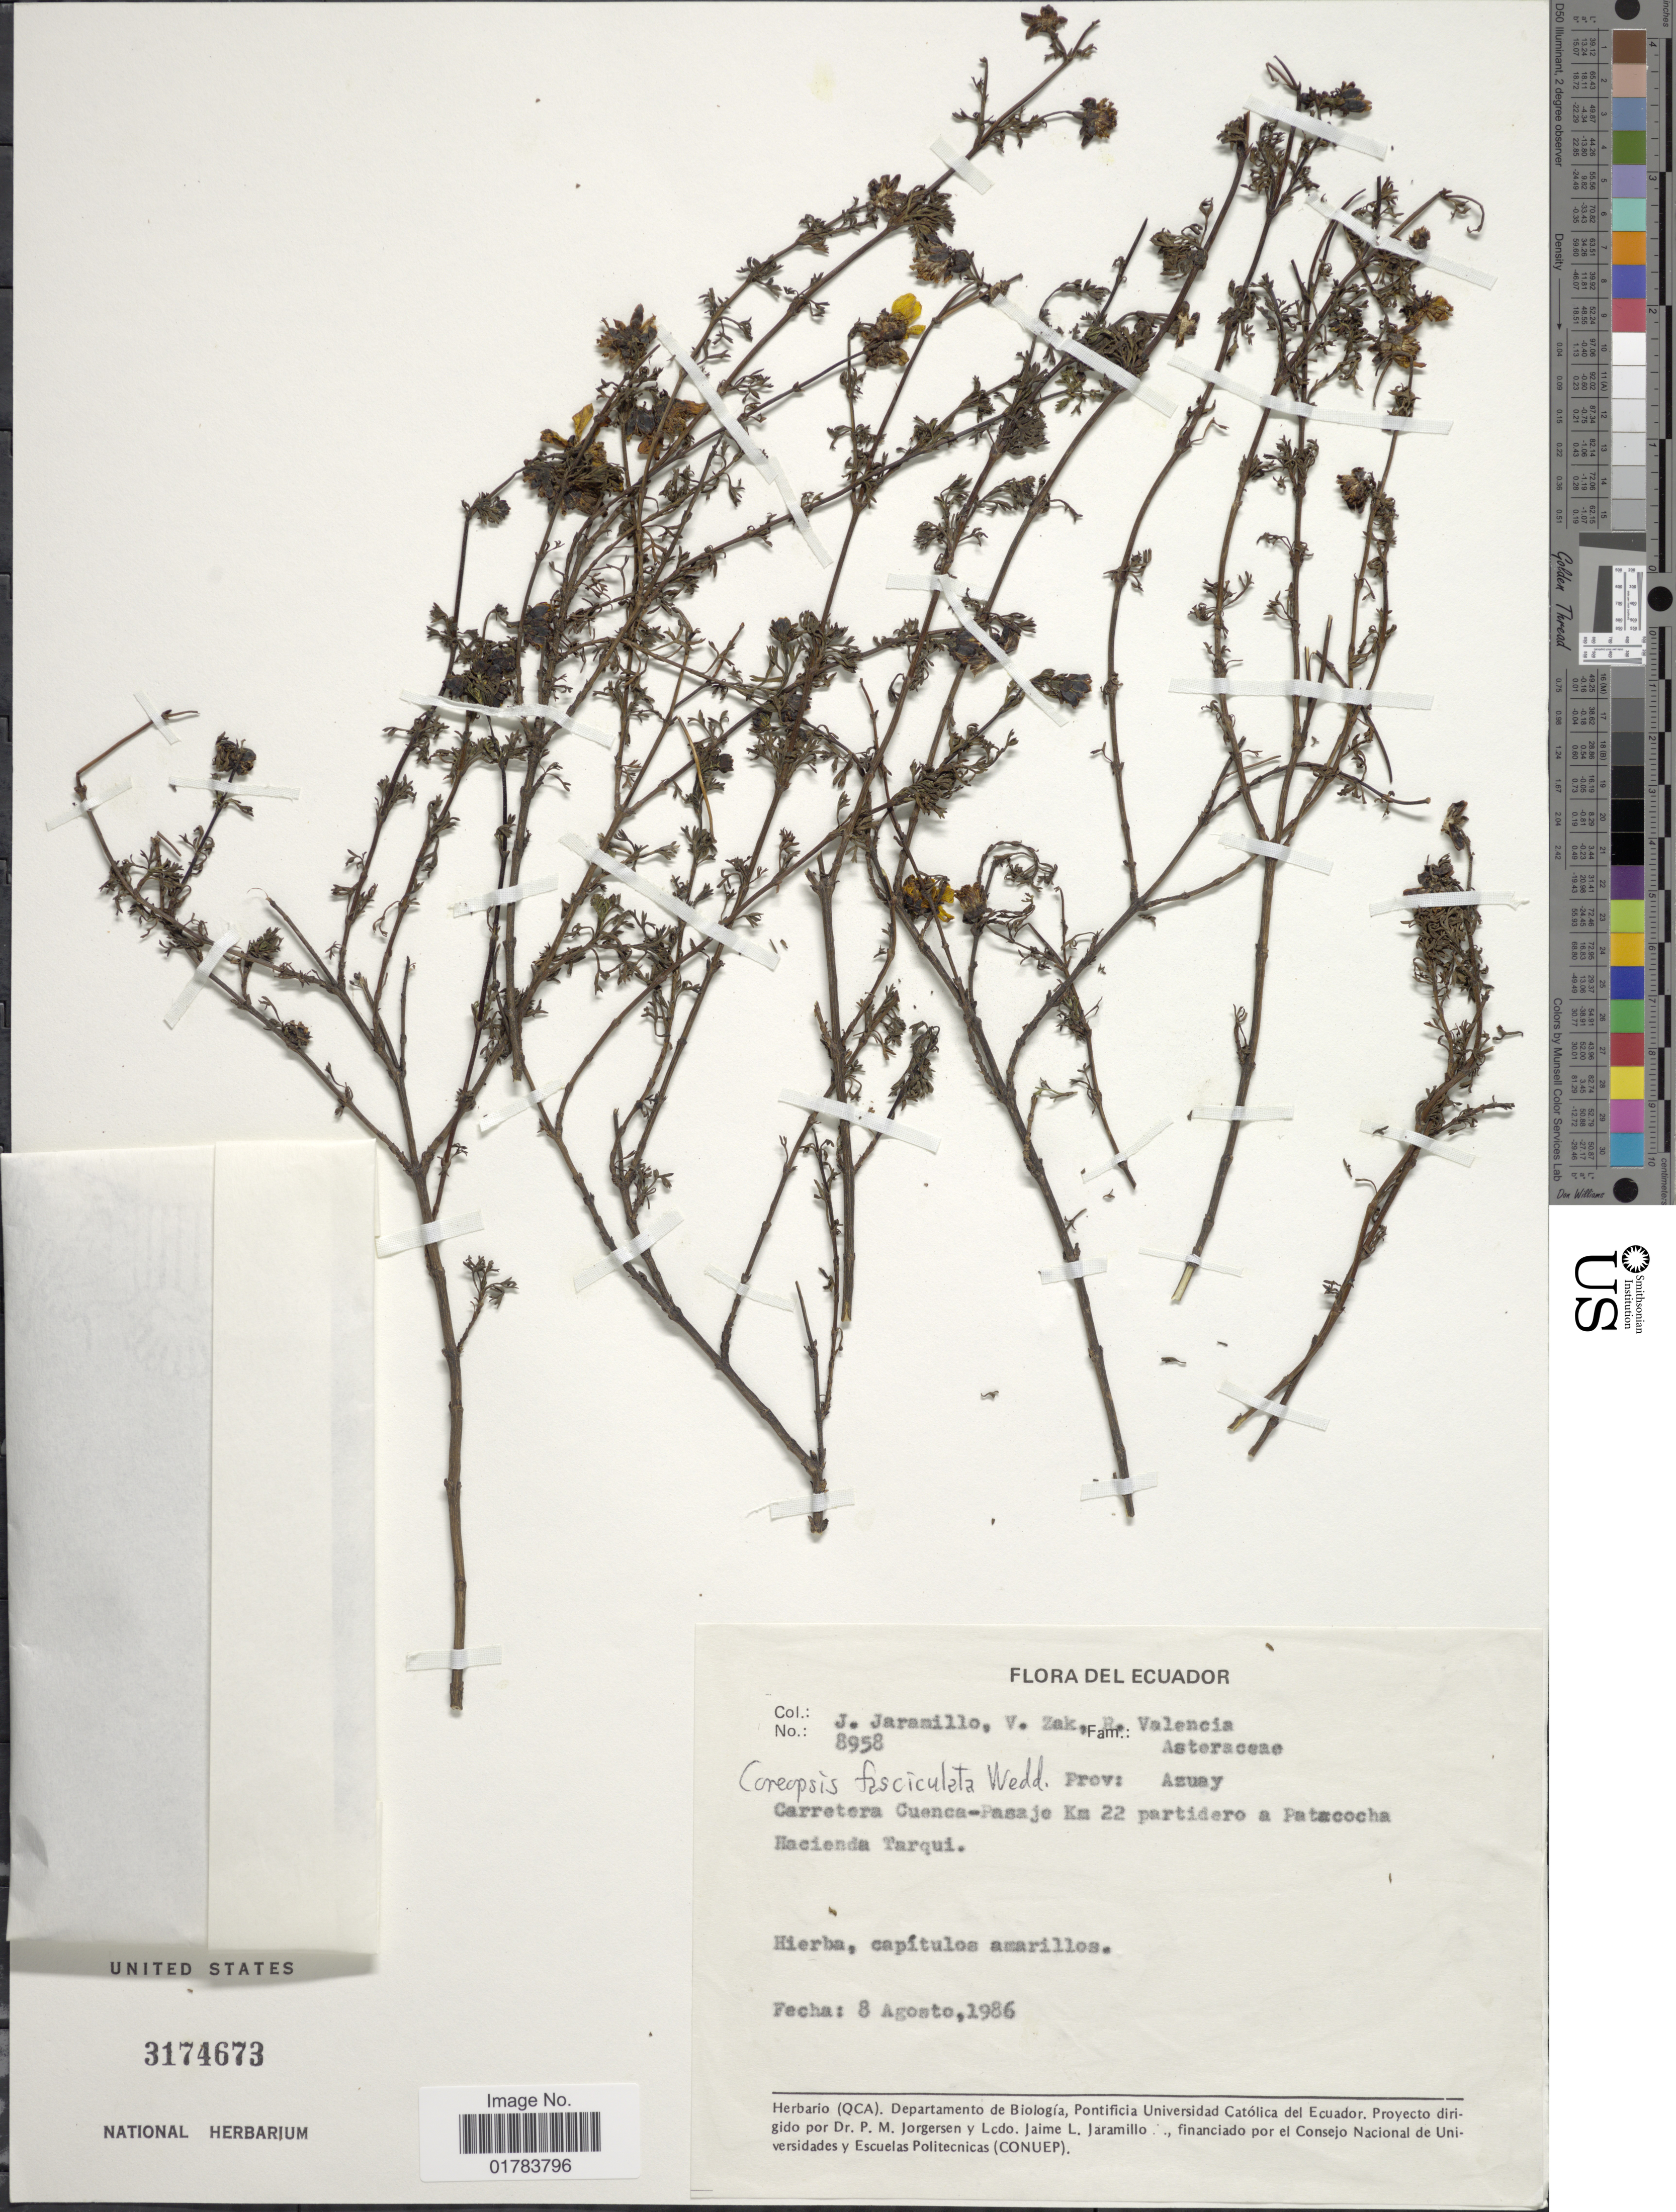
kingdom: Plantae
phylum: Tracheophyta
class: Magnoliopsida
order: Asterales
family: Asteraceae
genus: Coreopsis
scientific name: Coreopsis fasciculata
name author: Wedd.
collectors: J. Jaramillo, V. Zak & R. Valencia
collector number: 8958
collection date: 1986-08-08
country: Ecuador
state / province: Azuay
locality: Carretera Cuenca-Pasaje km 22 partidero a Patacocha, Hacienda Tarqui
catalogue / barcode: US 3174673